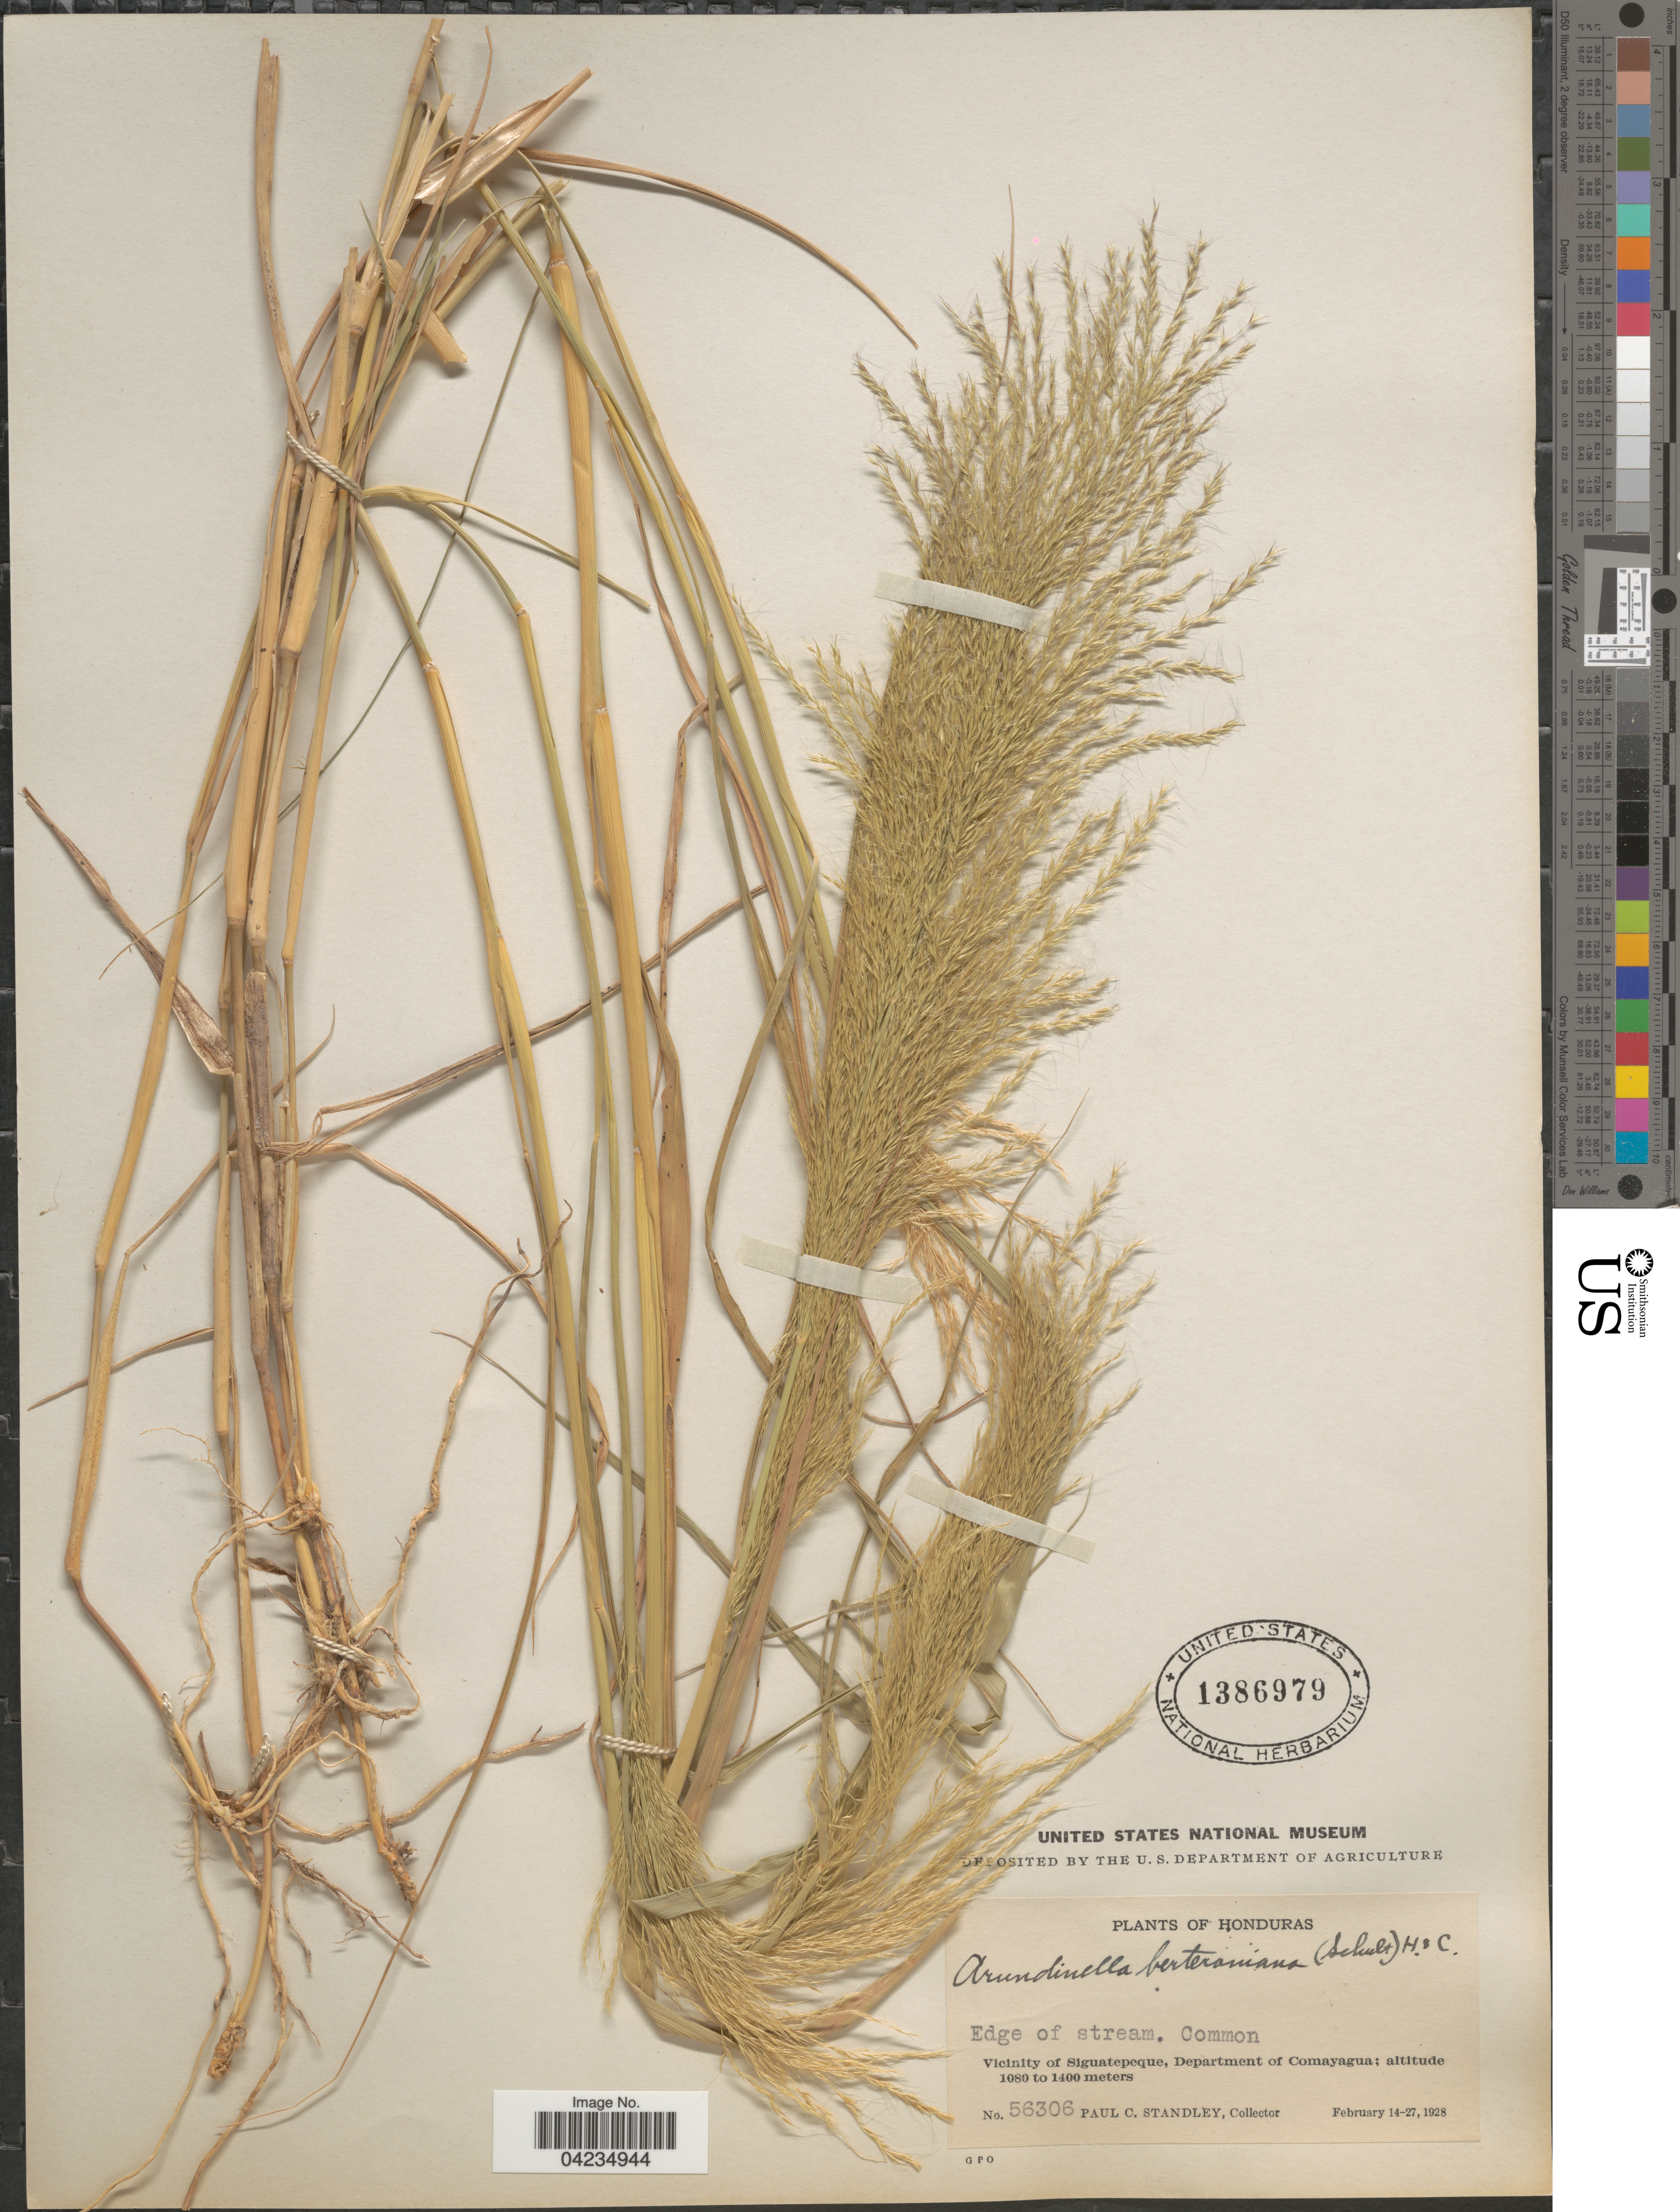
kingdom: Plantae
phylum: Tracheophyta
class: Liliopsida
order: Poales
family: Poaceae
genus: Arundinella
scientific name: Arundinella berteroniana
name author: (Schult.) Hitchc. & Chase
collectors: P. C. Standley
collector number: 56306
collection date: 1928-02-14/1929-02-27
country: Honduras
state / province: Comayagua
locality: Vicinity of Siguatepeque, Department of Comayagua.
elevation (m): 1080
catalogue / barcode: US 1386979